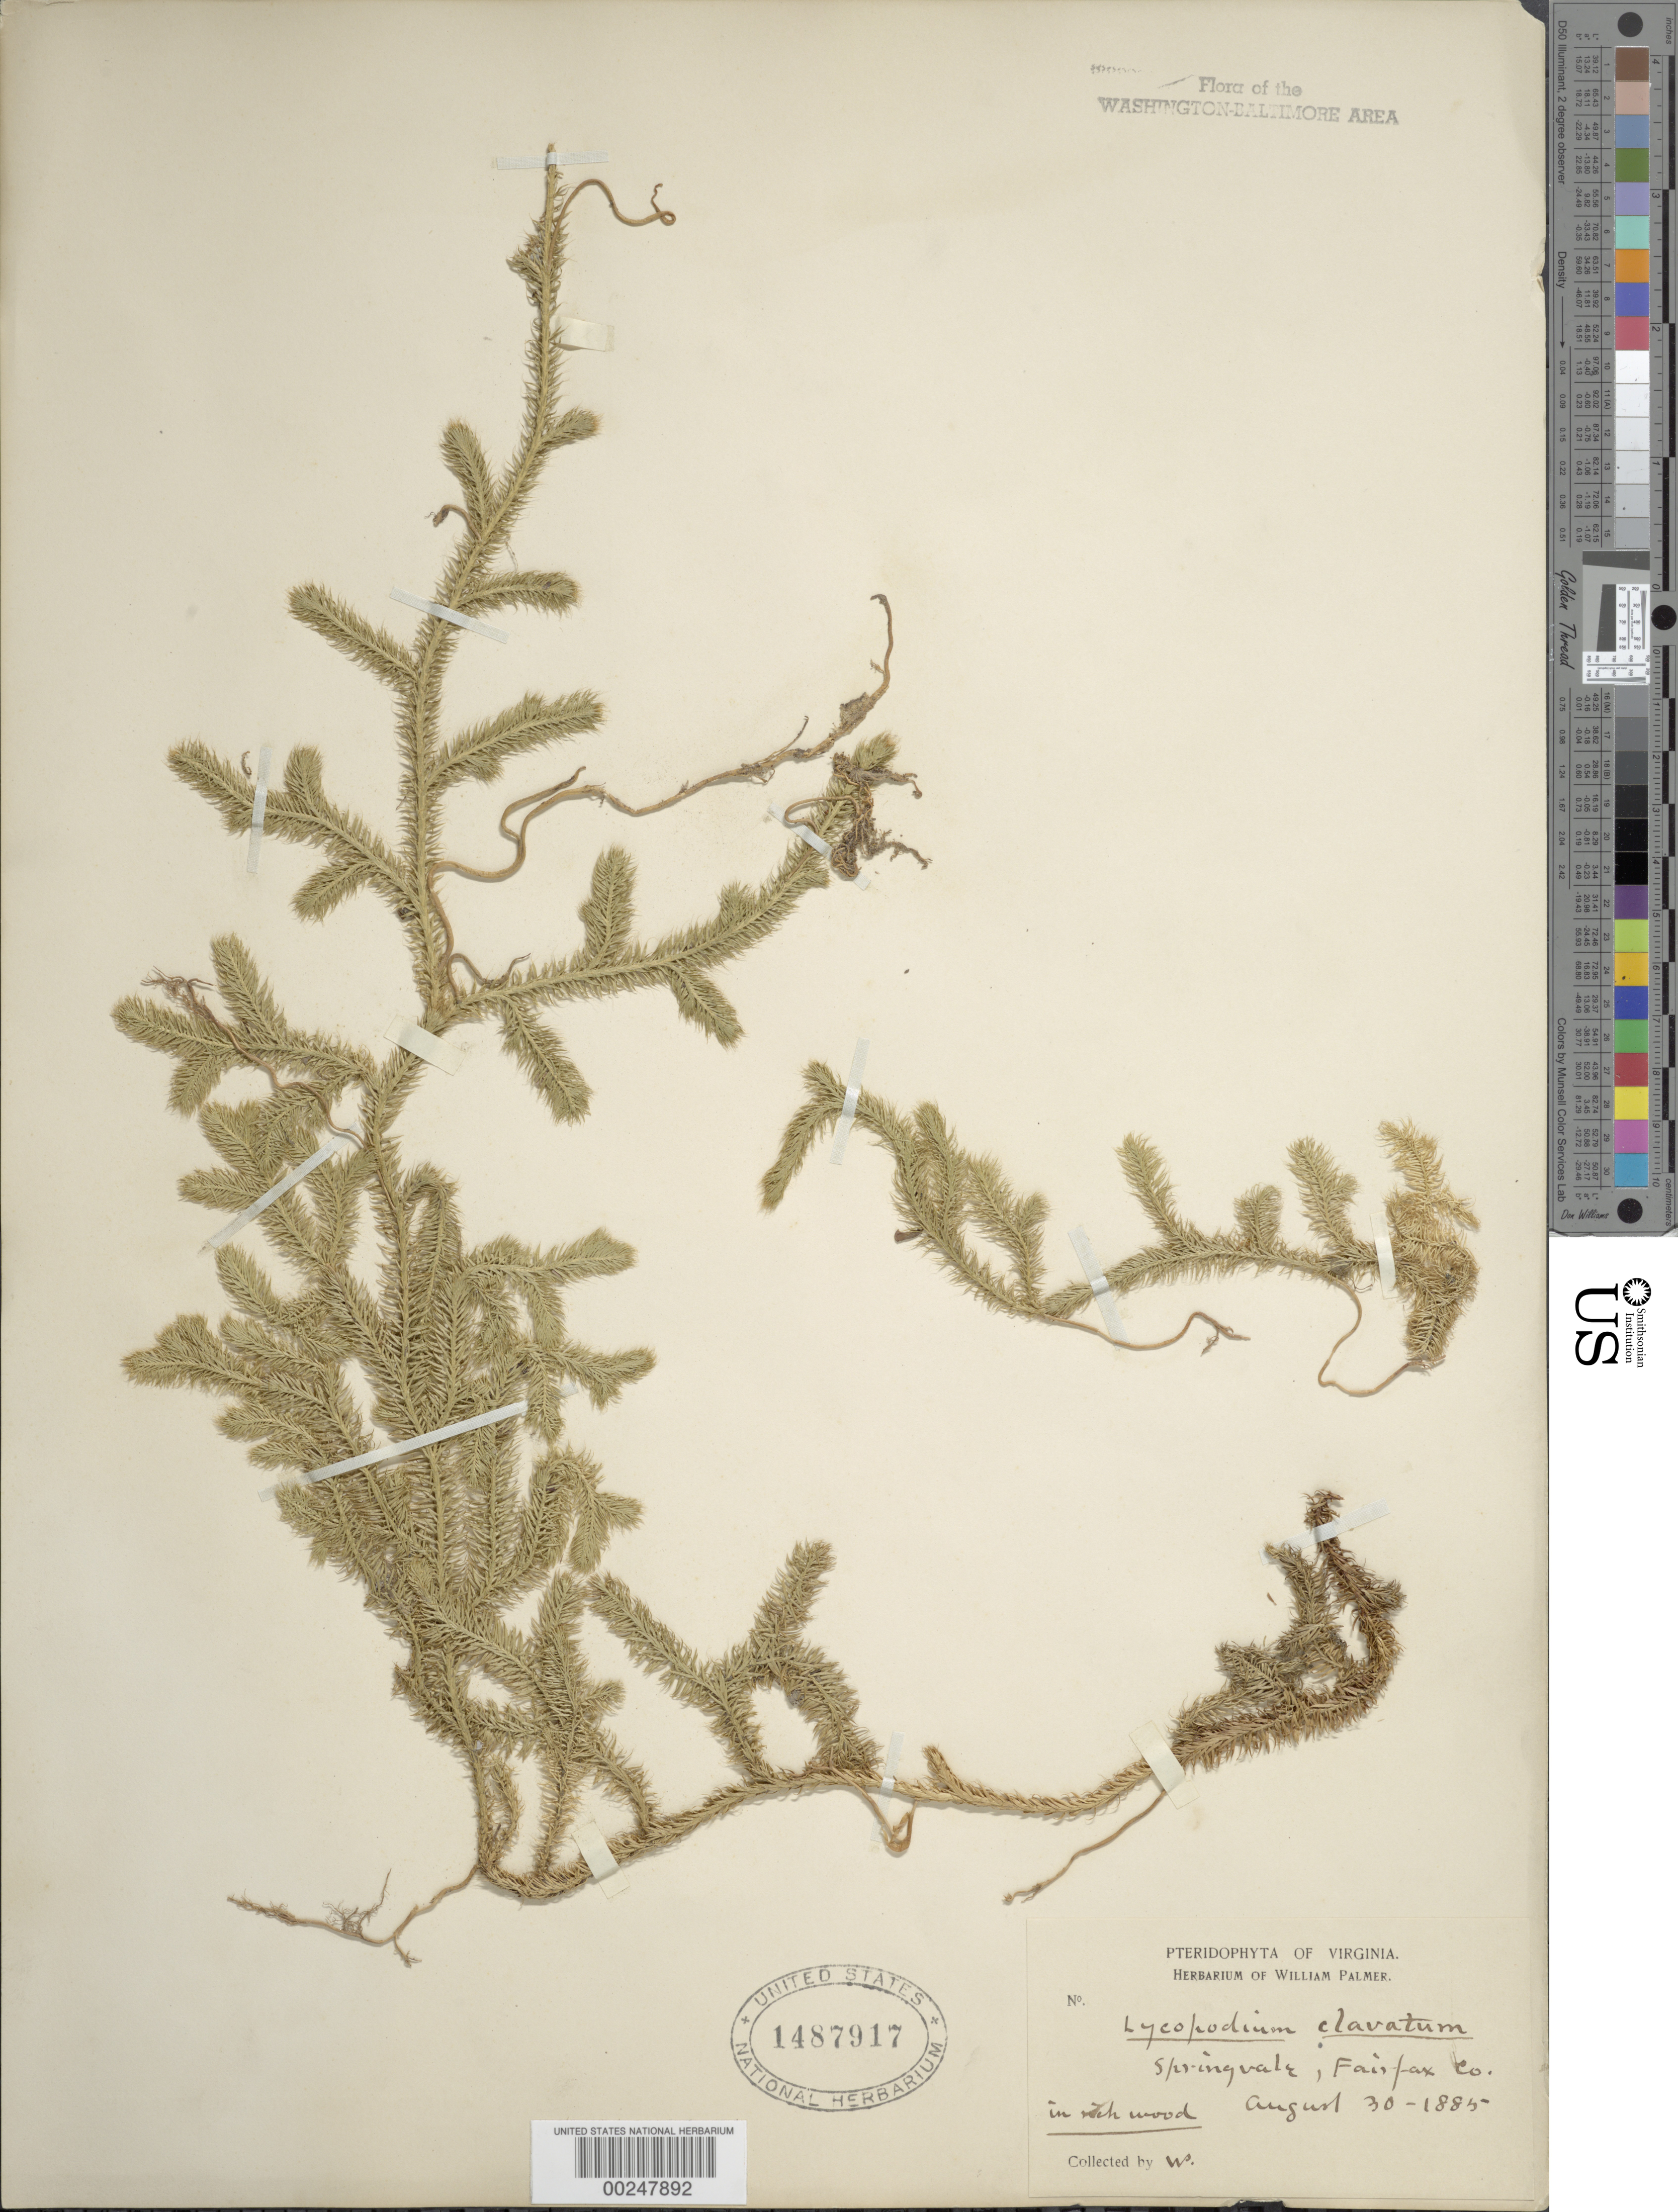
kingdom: Plantae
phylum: Tracheophyta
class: Lycopodiopsida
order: Lycopodiales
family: Lycopodiaceae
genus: Lycopodium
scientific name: Lycopodium clavatum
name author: L.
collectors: W. Palmer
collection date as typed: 30 Aug 1885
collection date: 1885-08-30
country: United States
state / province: Virginia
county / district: Fairfax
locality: Springvale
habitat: In rich woods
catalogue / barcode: US 1487917